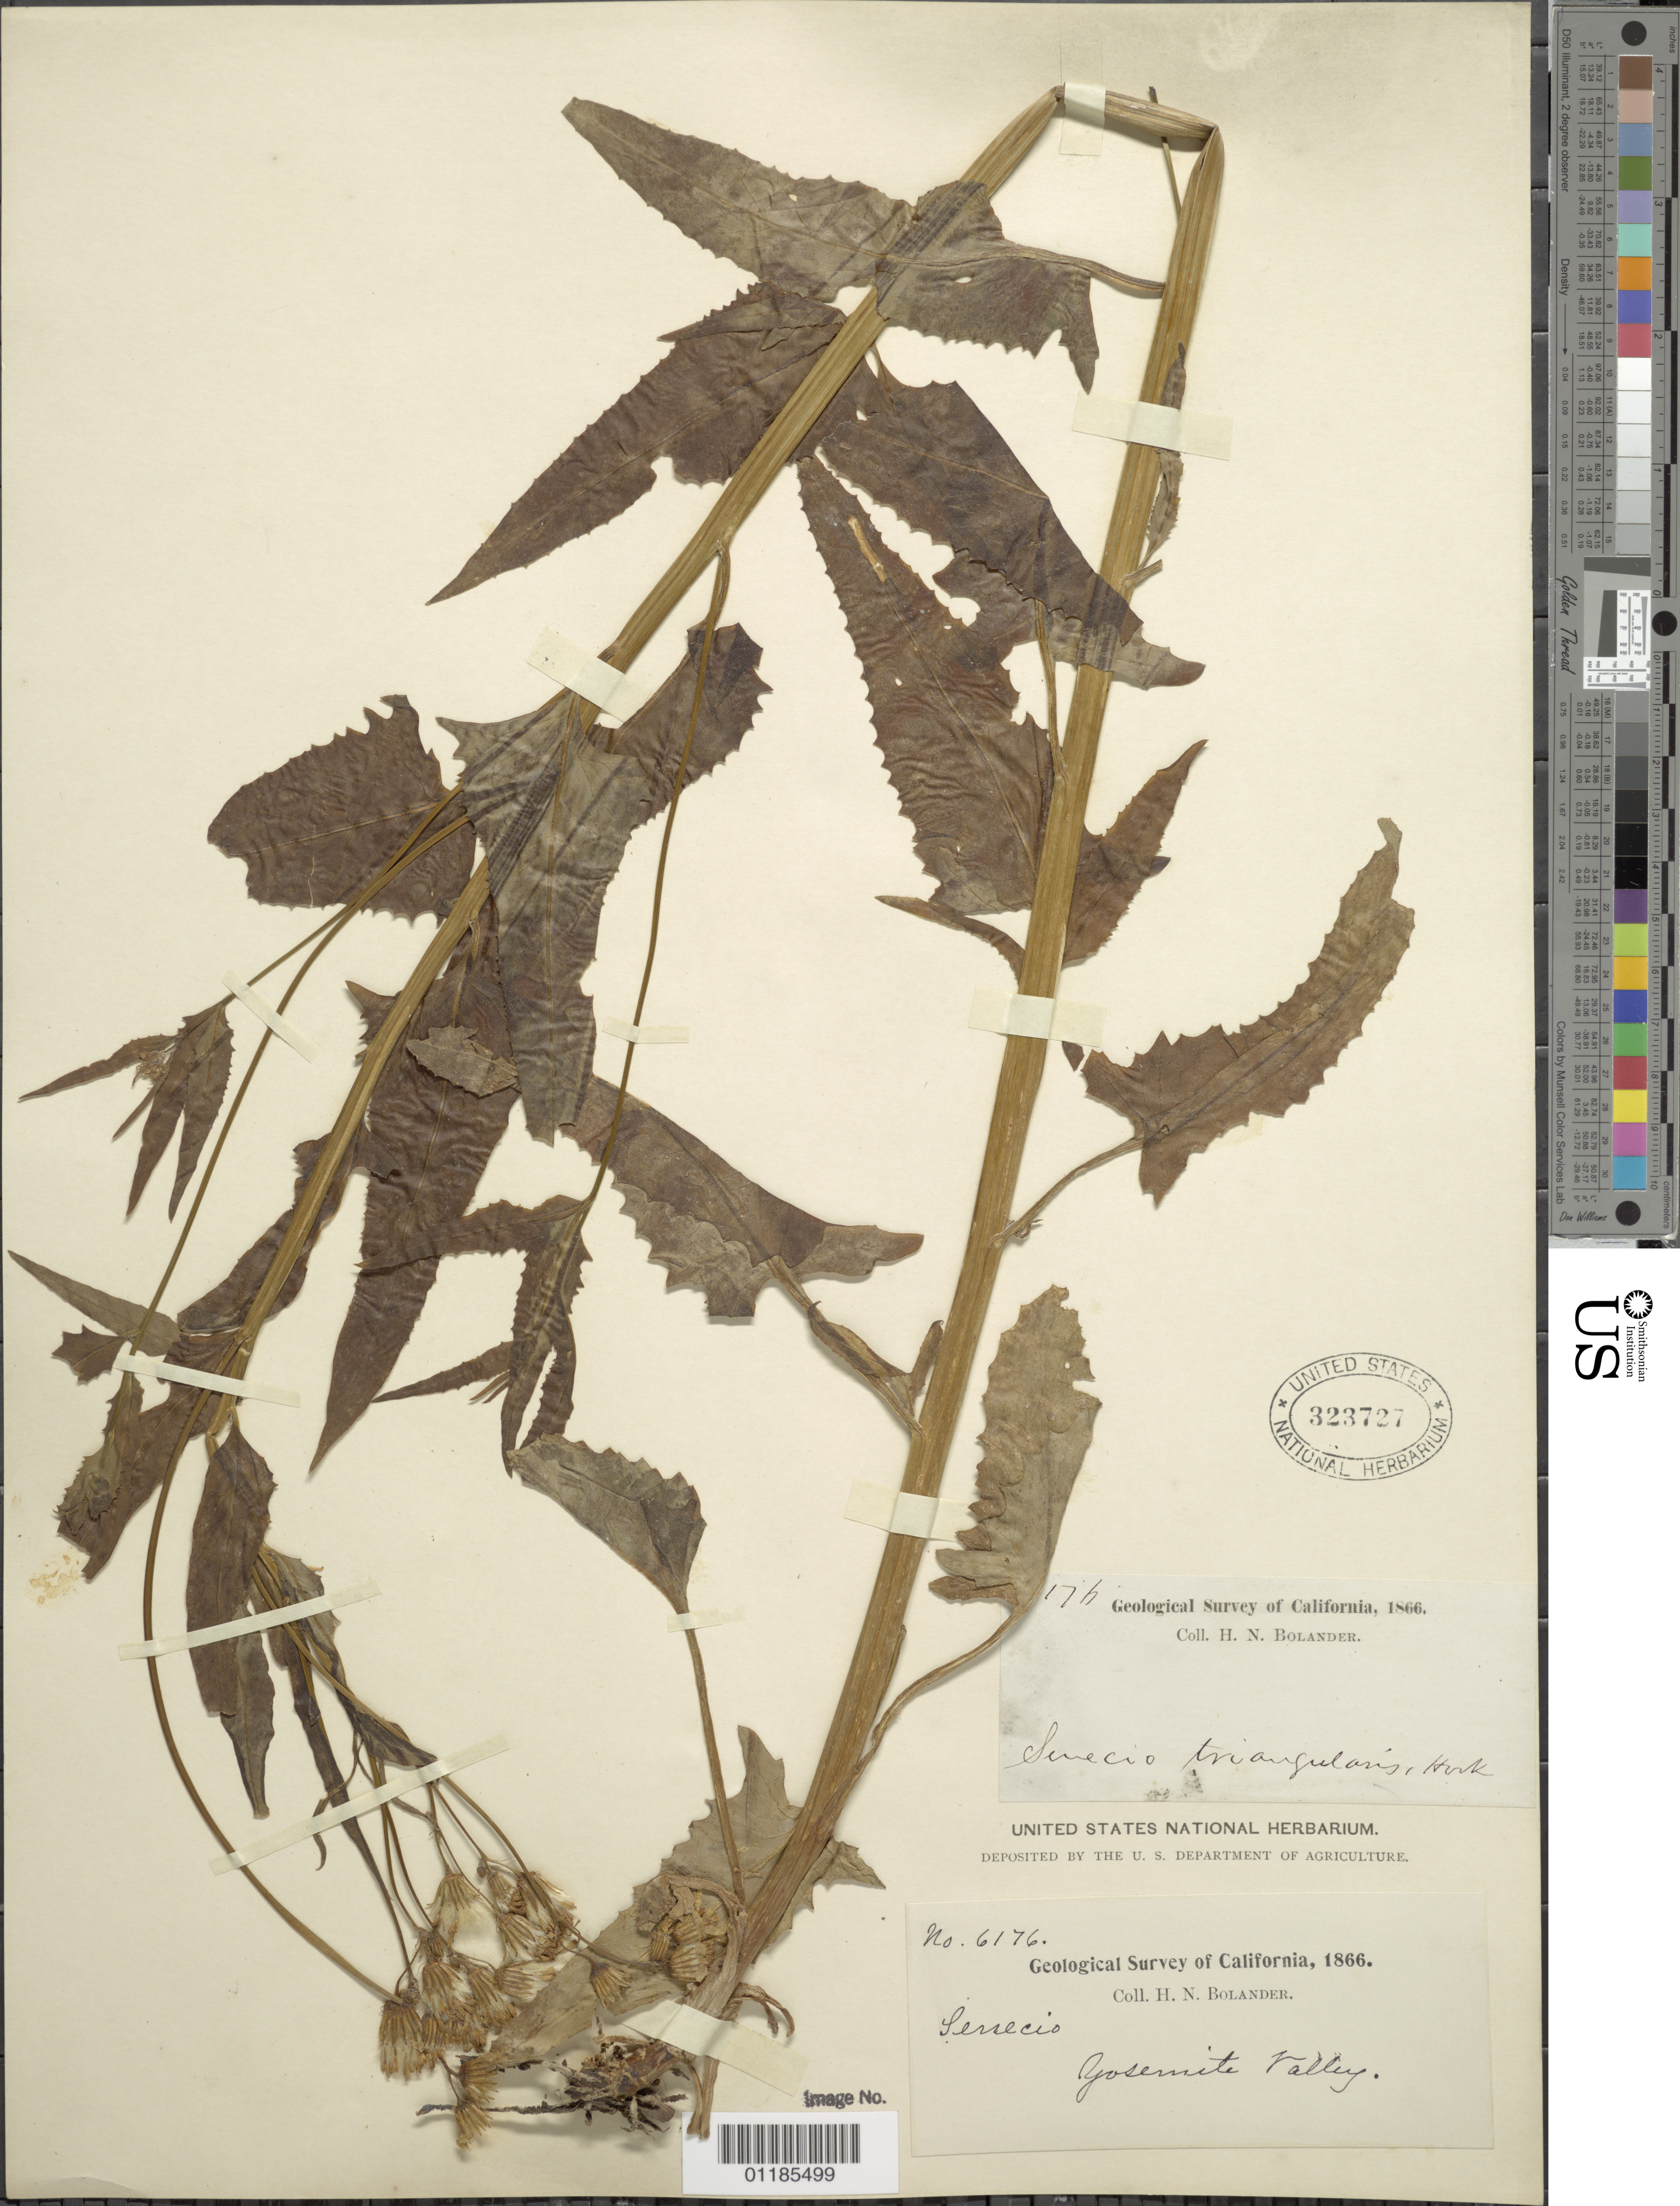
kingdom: Plantae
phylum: Tracheophyta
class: Magnoliopsida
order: Asterales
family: Asteraceae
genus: Senecio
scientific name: Senecio triangularis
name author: Hook.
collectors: H. Bolander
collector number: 6176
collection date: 1866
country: United States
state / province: California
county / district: Mariposa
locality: Yosemite Valley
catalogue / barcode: US 323727